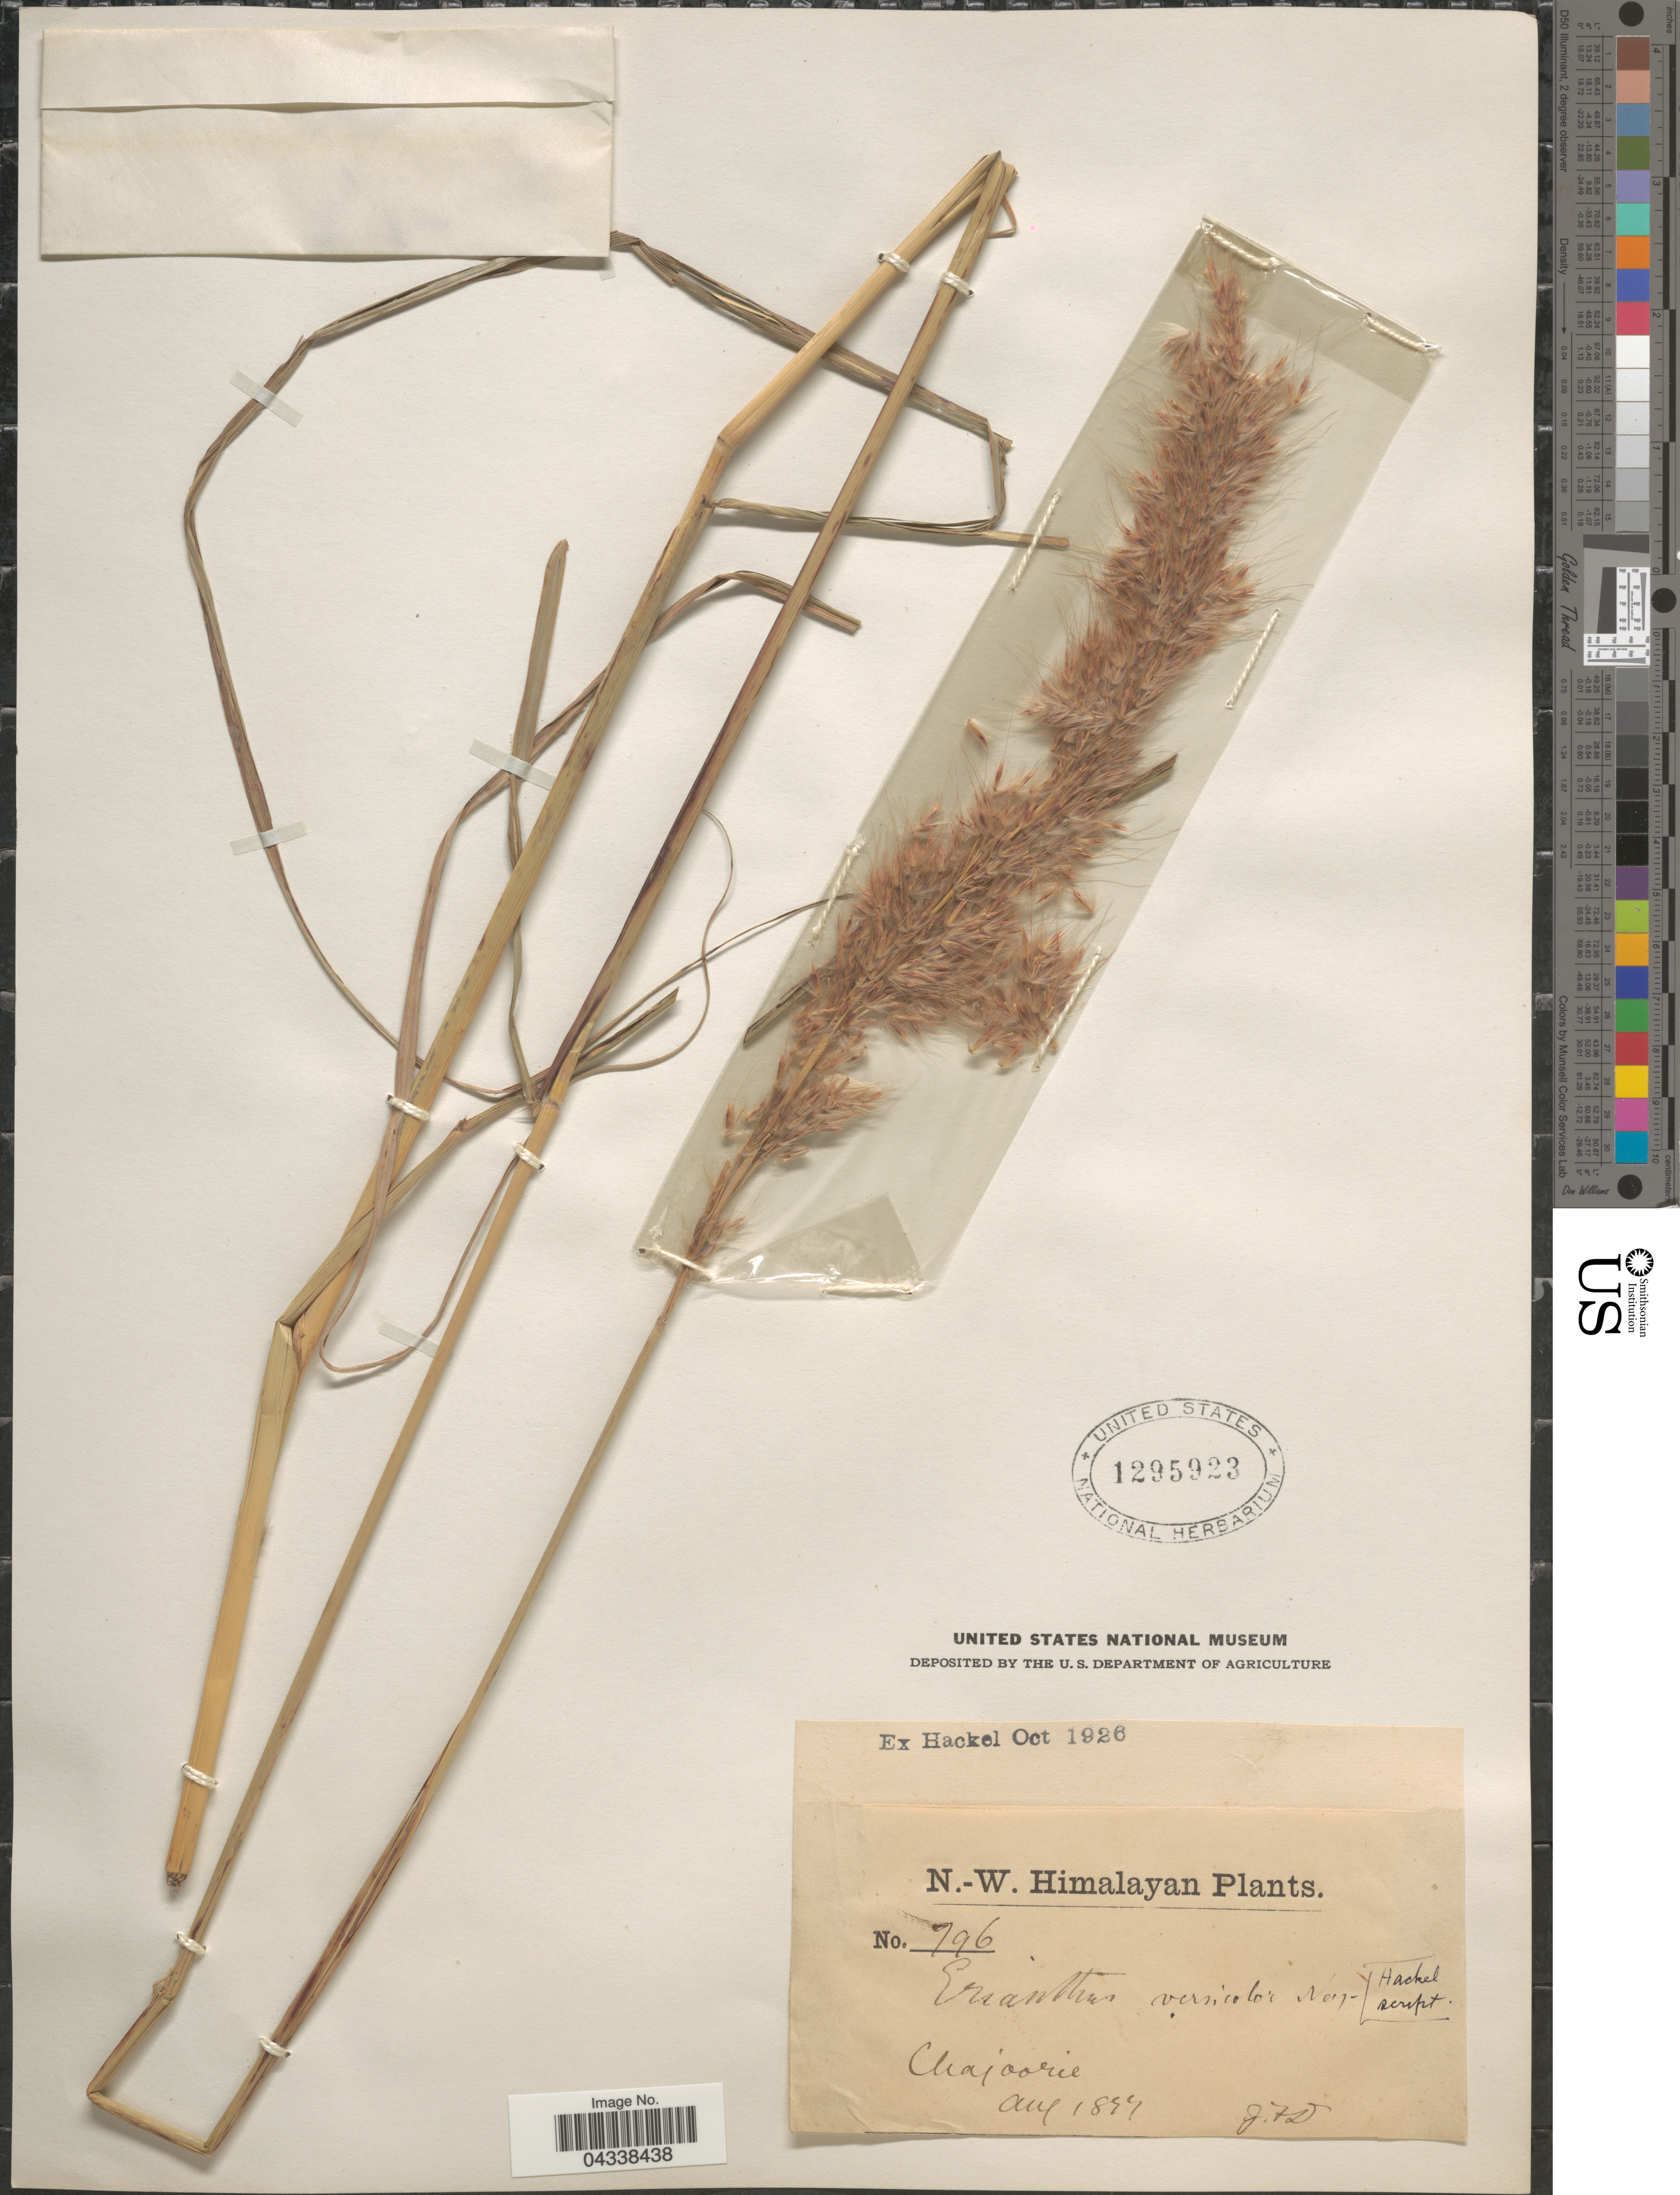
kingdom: Plantae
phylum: Tracheophyta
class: Liliopsida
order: Poales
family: Poaceae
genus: Saccharum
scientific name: Saccharum rufipilum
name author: Steud.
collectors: J. F. D.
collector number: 796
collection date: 1899-08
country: India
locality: N.-W. Himalayan. Chajoorie.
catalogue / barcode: US 1295923